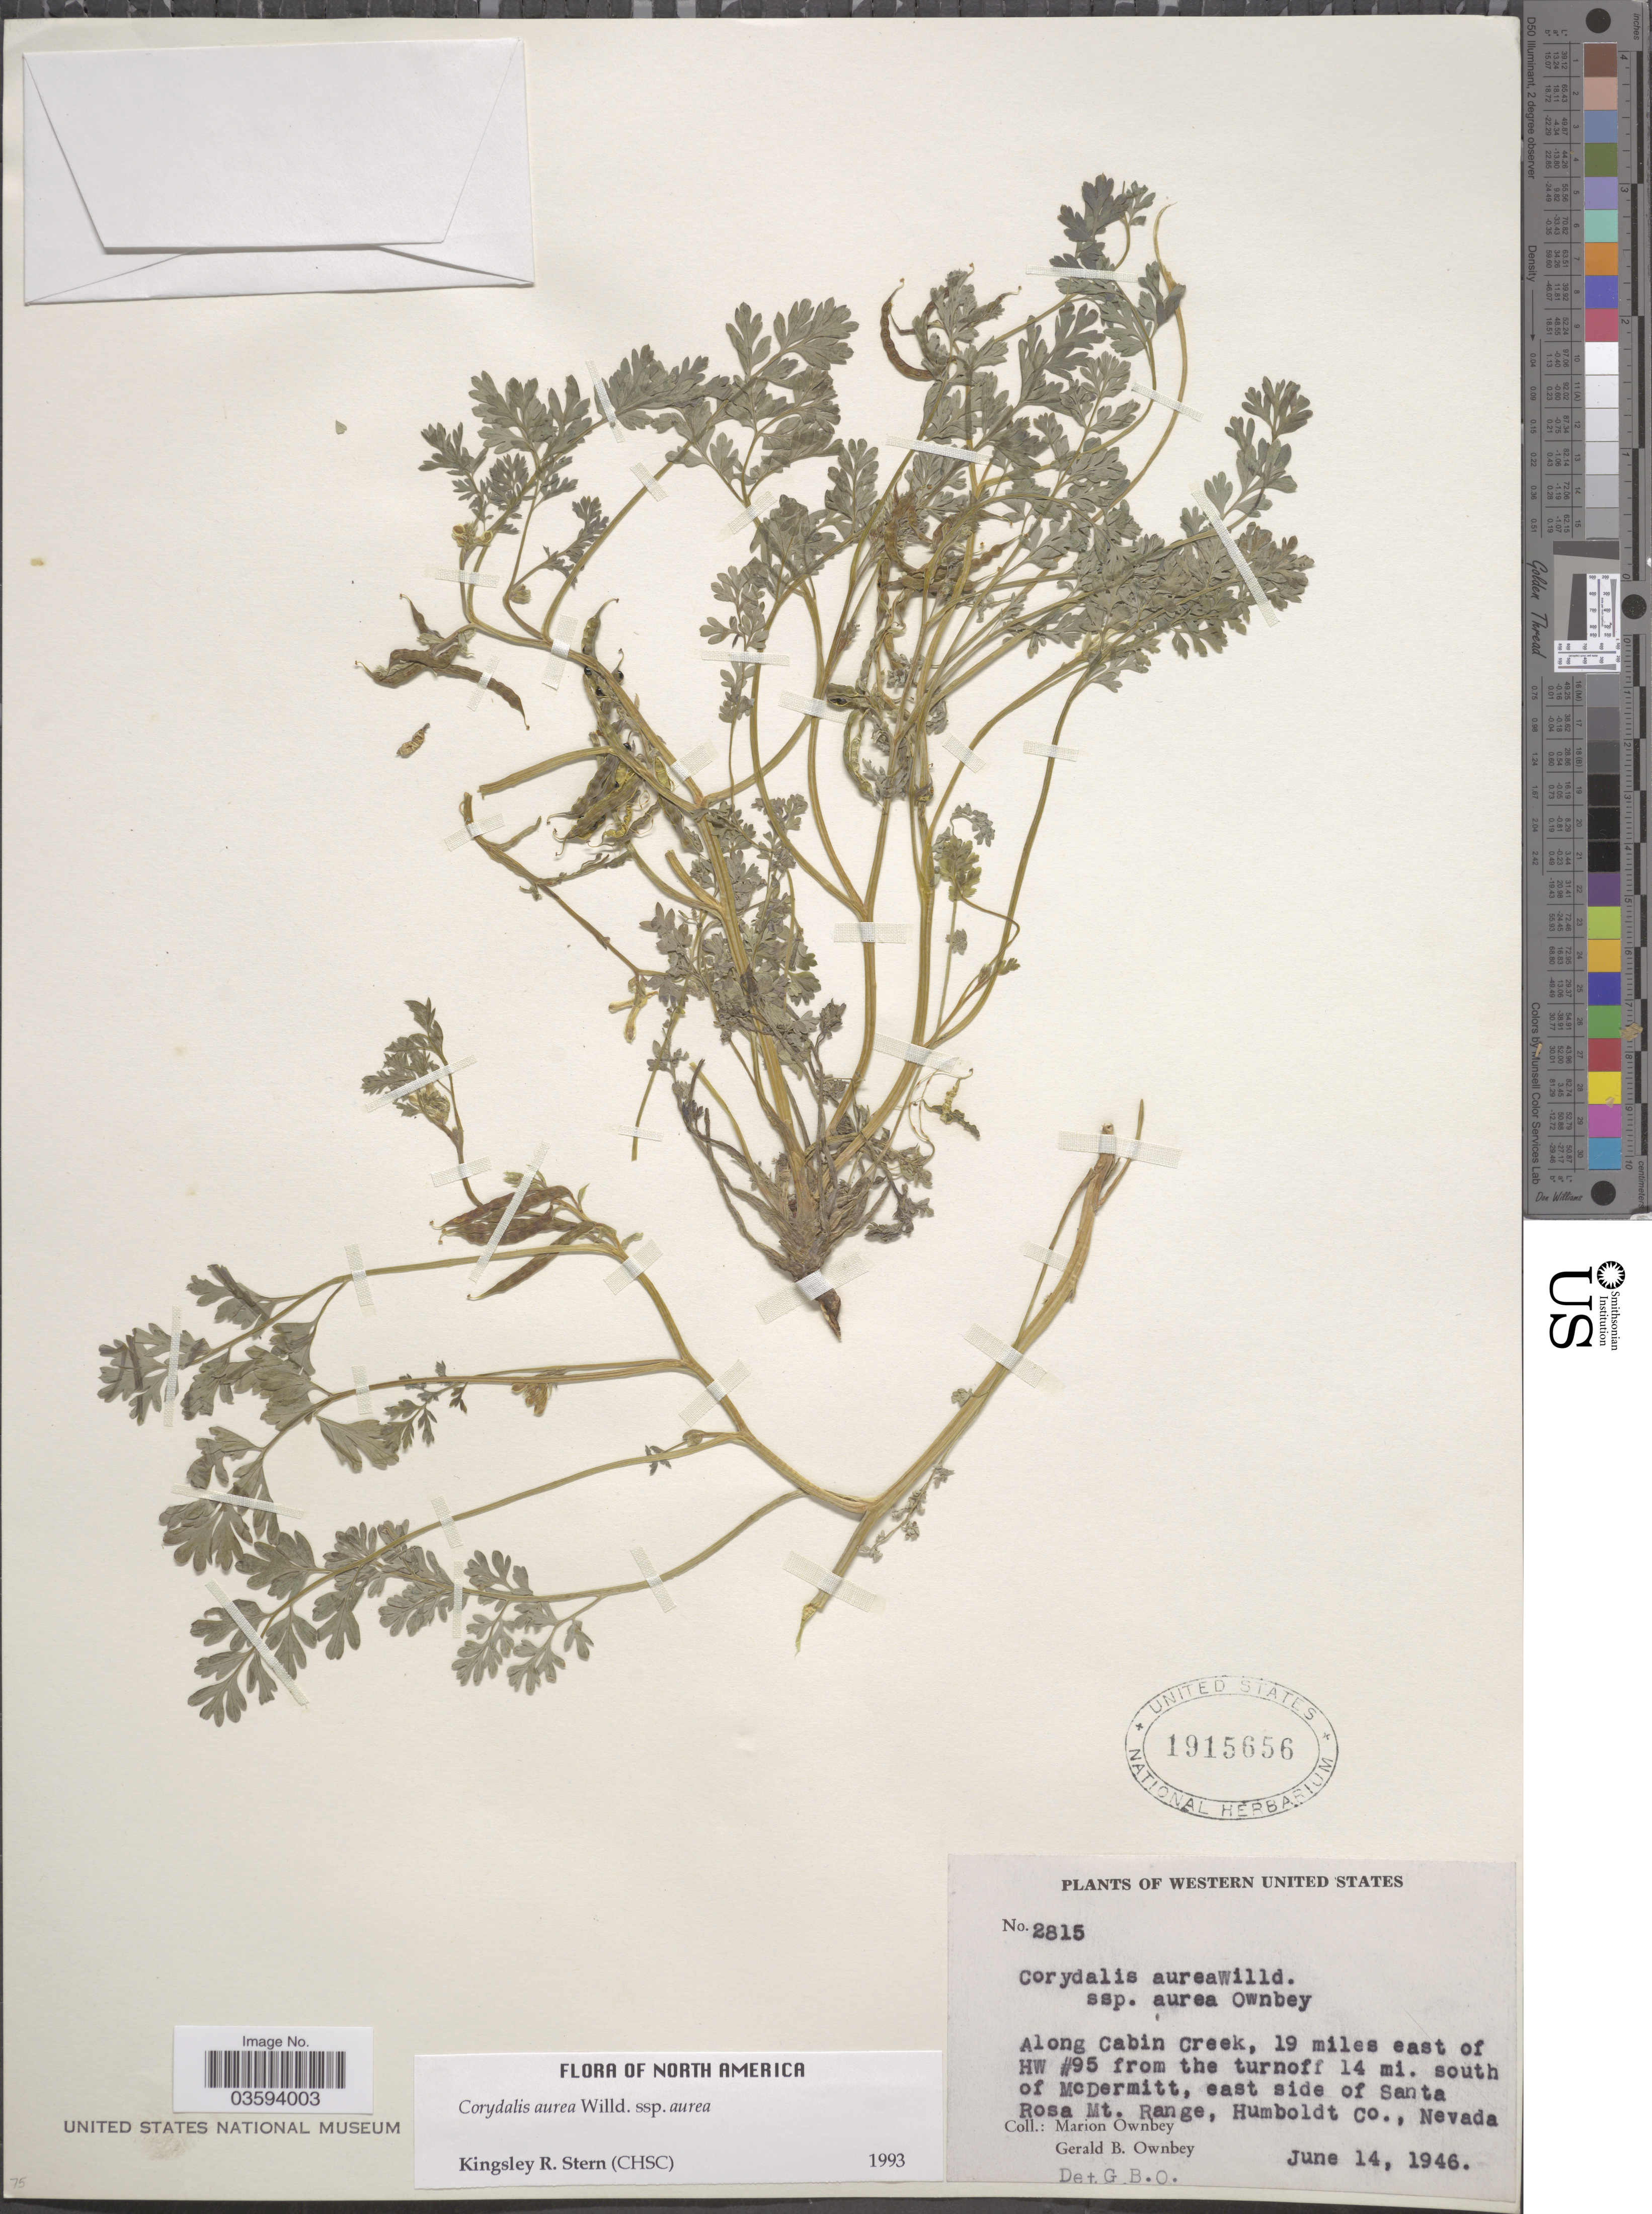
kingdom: Plantae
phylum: Tracheophyta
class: Magnoliopsida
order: Ranunculales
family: Papaveraceae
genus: Corydalis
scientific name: Corydalis aurea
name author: Willd.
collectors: M. Ownbey & G. B. Ownbey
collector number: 2815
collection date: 1946-06-14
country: United States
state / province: Nevada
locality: Western United States. Along Cabin Creek, 19 miles east of HW #95 from the turnoff 14 mi. south of McDermitt, east side of Santa Rosa Mt. Range, Humboldt Co.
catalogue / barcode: US 1915656